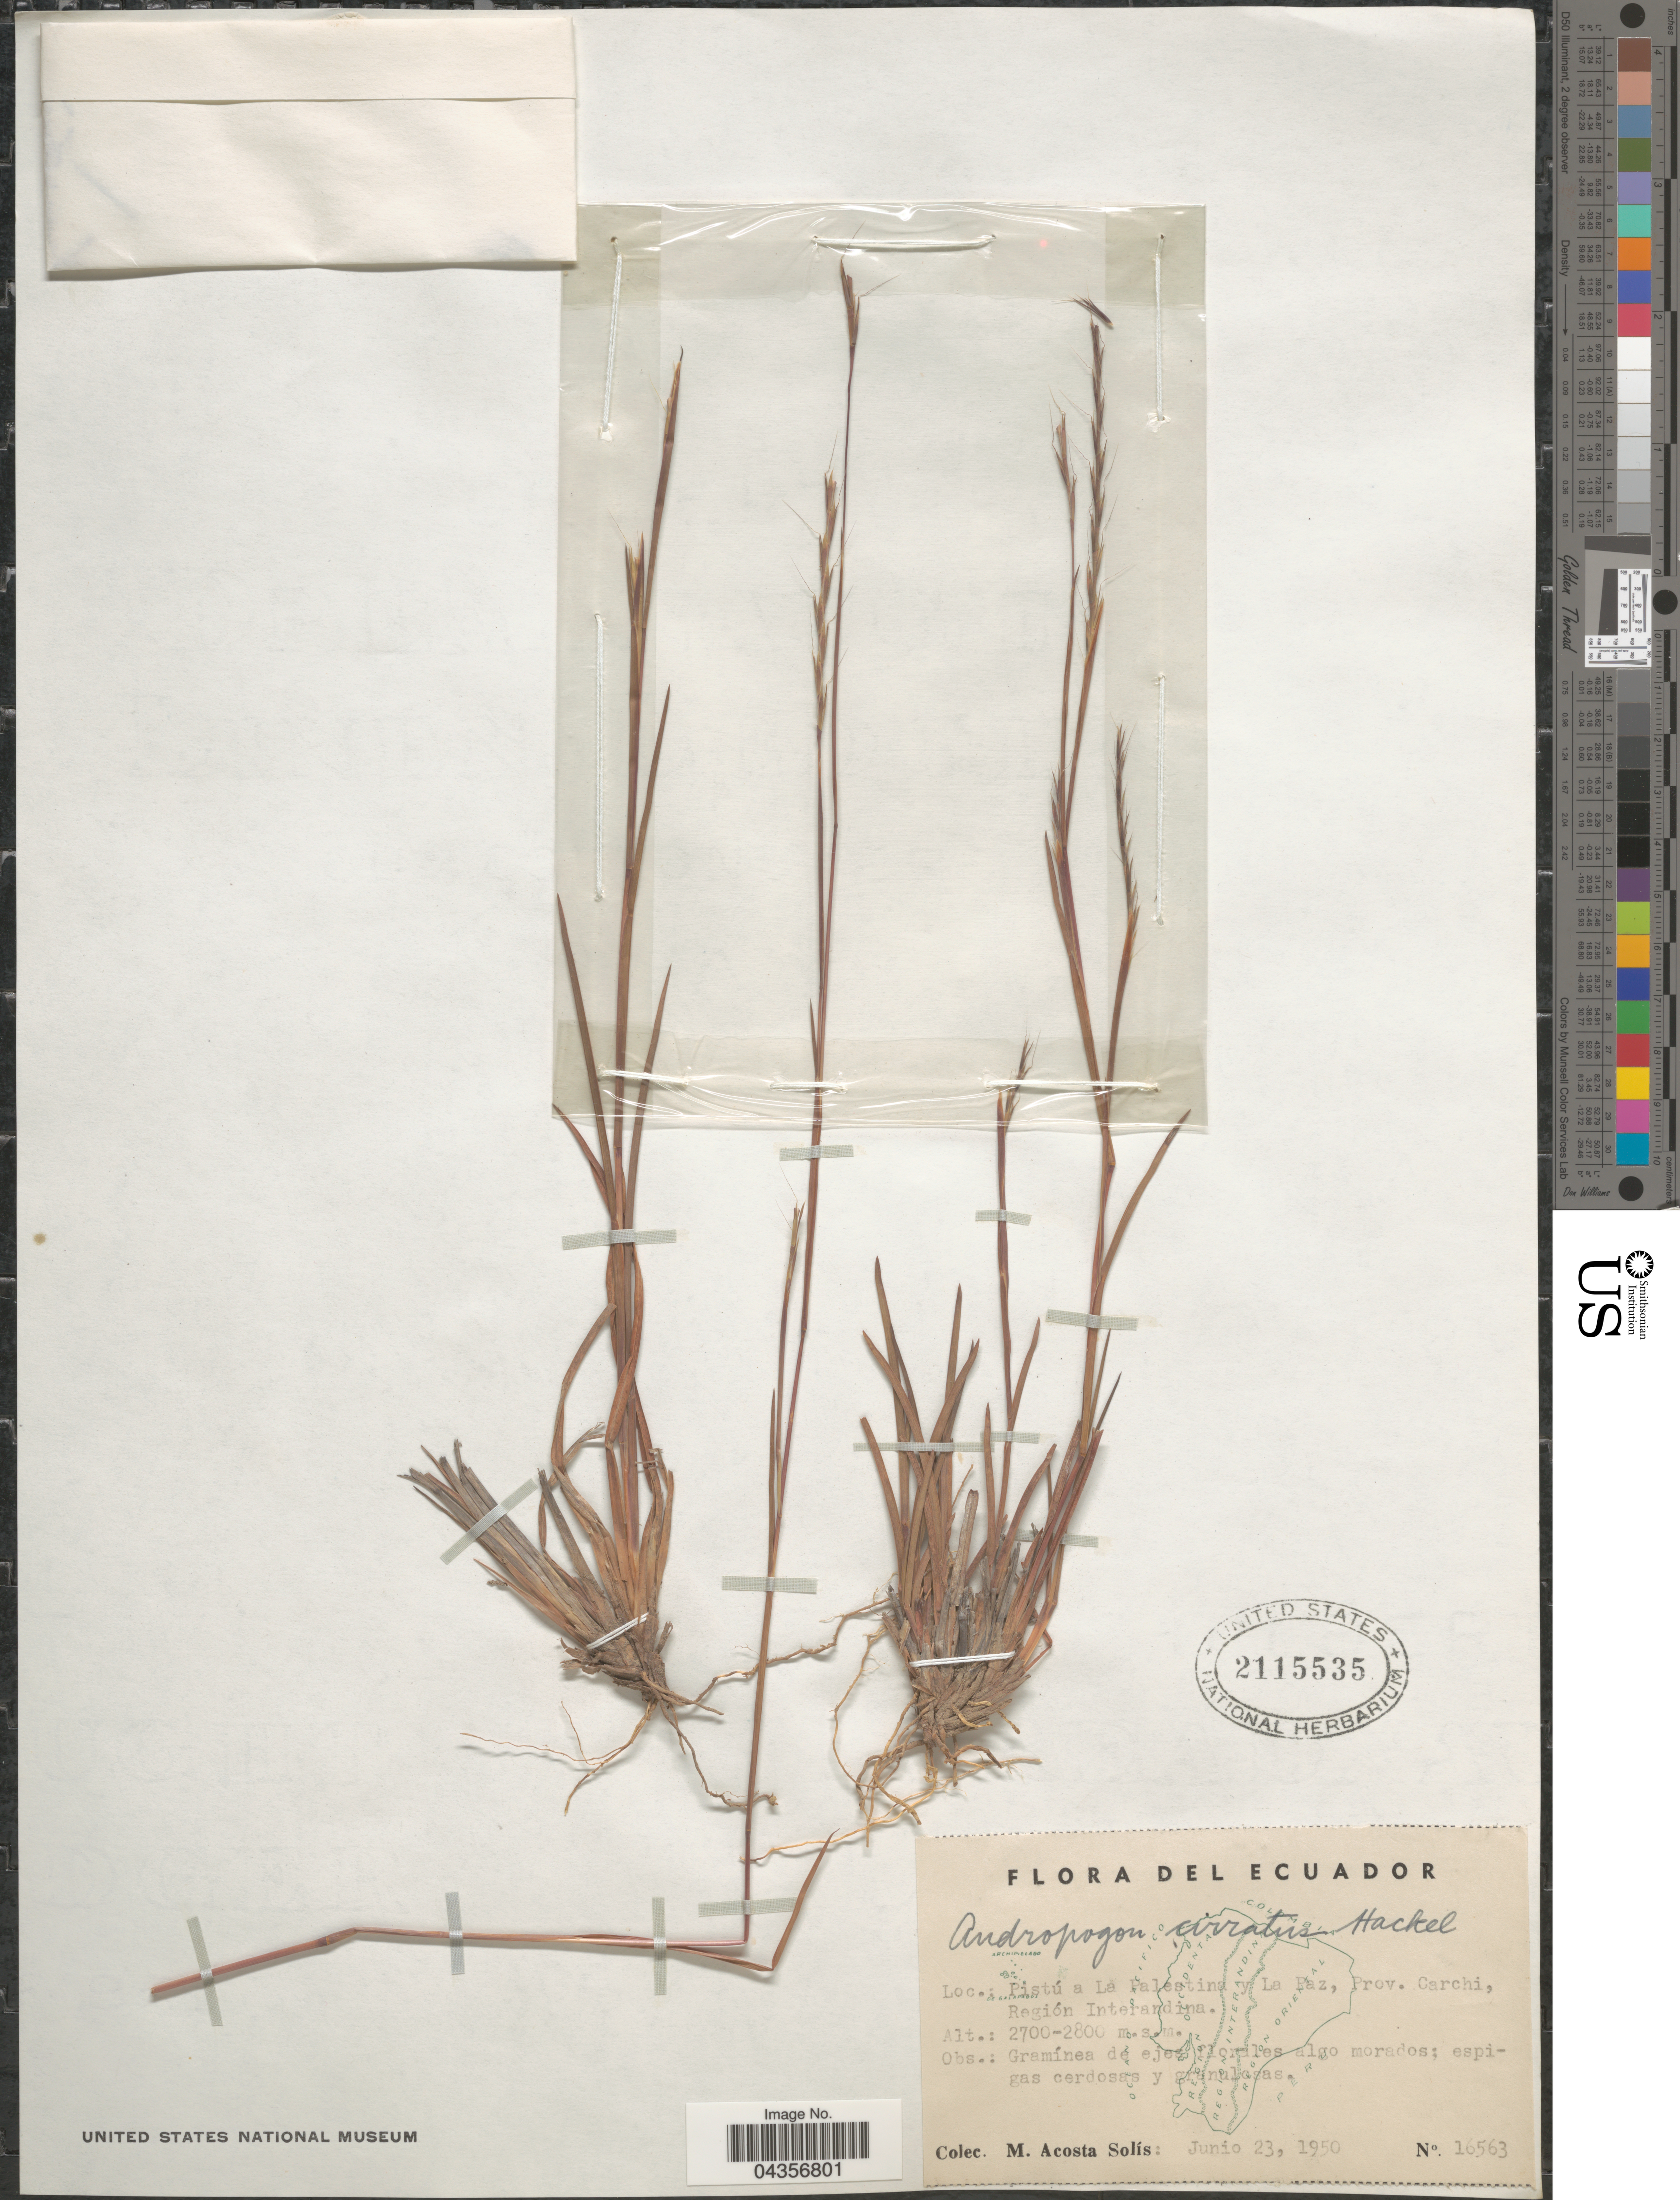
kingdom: Plantae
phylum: Tracheophyta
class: Liliopsida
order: Poales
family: Poaceae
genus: Schizachyrium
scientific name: Schizachyrium sanguineum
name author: (Retz.) Alston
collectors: M. Acosta Solis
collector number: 16563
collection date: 1950-06-23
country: Ecuador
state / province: Carchi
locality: Pistú a La Palestina y La Paz, Prov. Carchi, Región Interandina.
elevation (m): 2700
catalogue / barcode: US 2115535